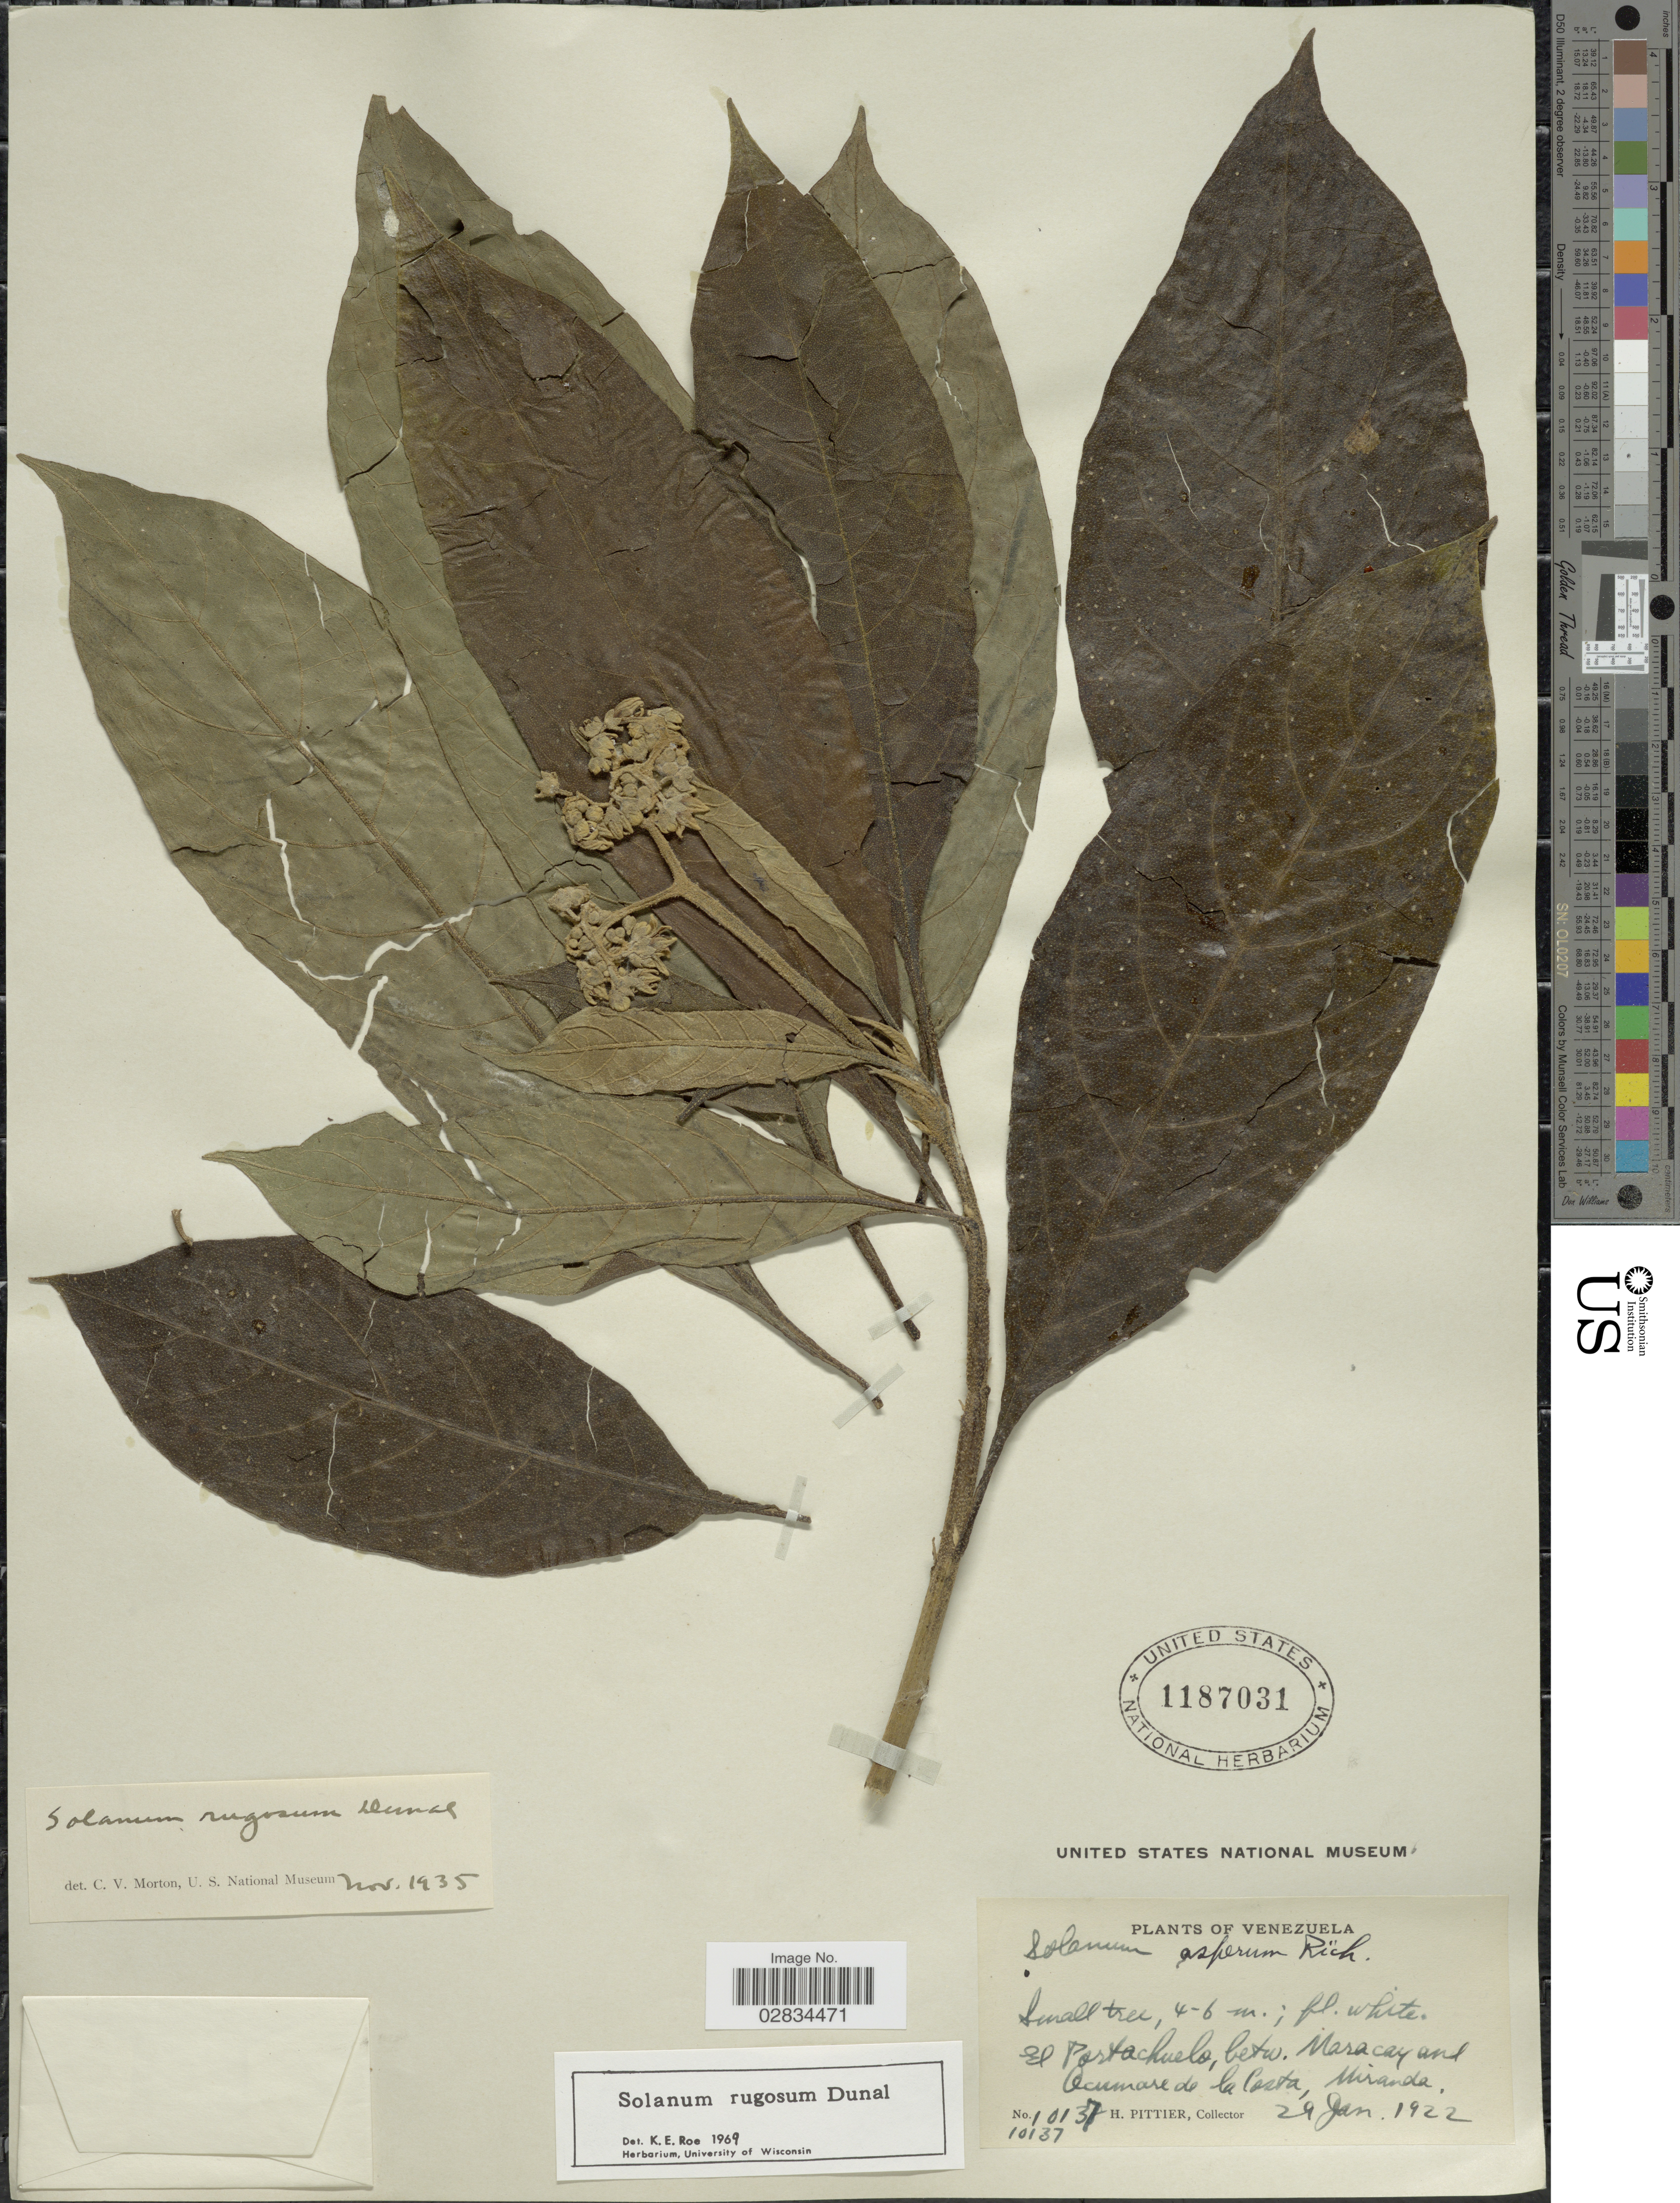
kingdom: Plantae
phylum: Tracheophyta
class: Magnoliopsida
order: Solanales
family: Solanaceae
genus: Solanum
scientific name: Solanum rugosum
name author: Dunal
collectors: H. F. Pittier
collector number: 10137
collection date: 1922-01-29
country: Venezuela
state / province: Miranda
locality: El Portachuelo, betw. Maracay and Acumare de la Posta, Miranda.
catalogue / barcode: US 1187031